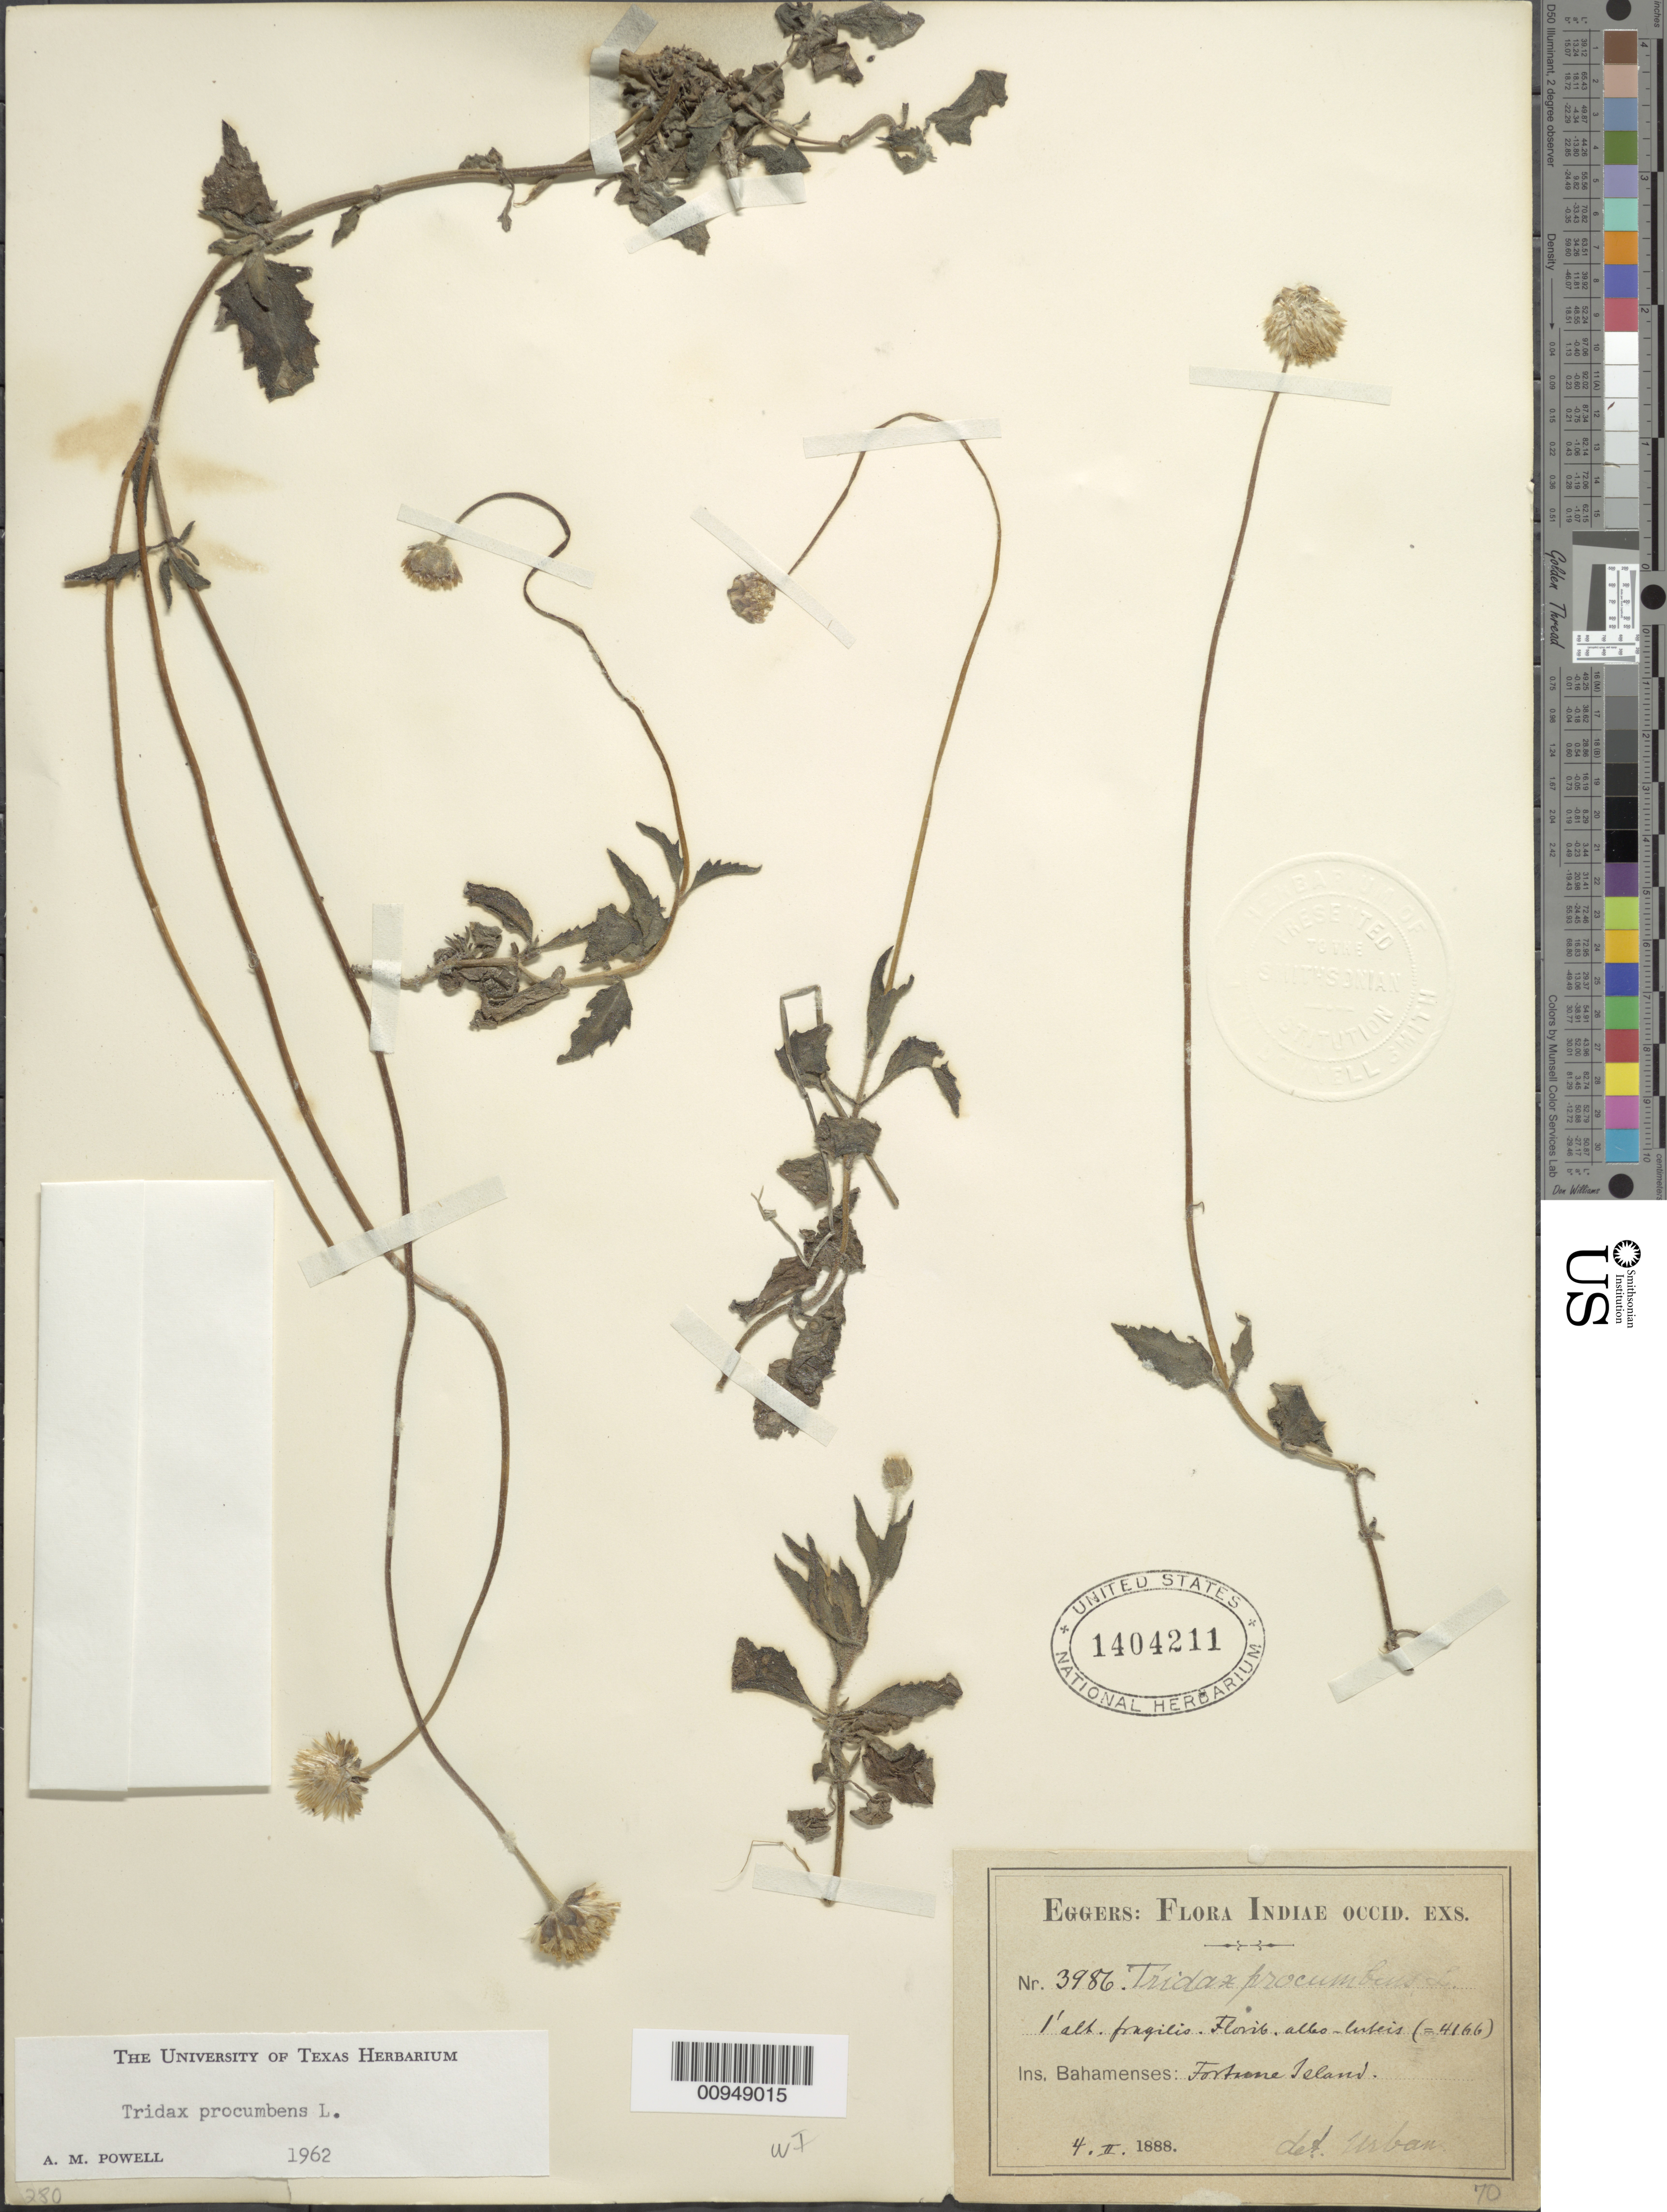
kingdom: Plantae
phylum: Tracheophyta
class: Magnoliopsida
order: Asterales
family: Asteraceae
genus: Tridax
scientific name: Tridax procumbens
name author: L.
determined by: Powell, A. M.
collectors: H. F. A. von Eggers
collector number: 3986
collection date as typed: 04 Feb 1888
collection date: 1888-02-04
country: Bahamas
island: Fortune Island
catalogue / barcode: US 1404211